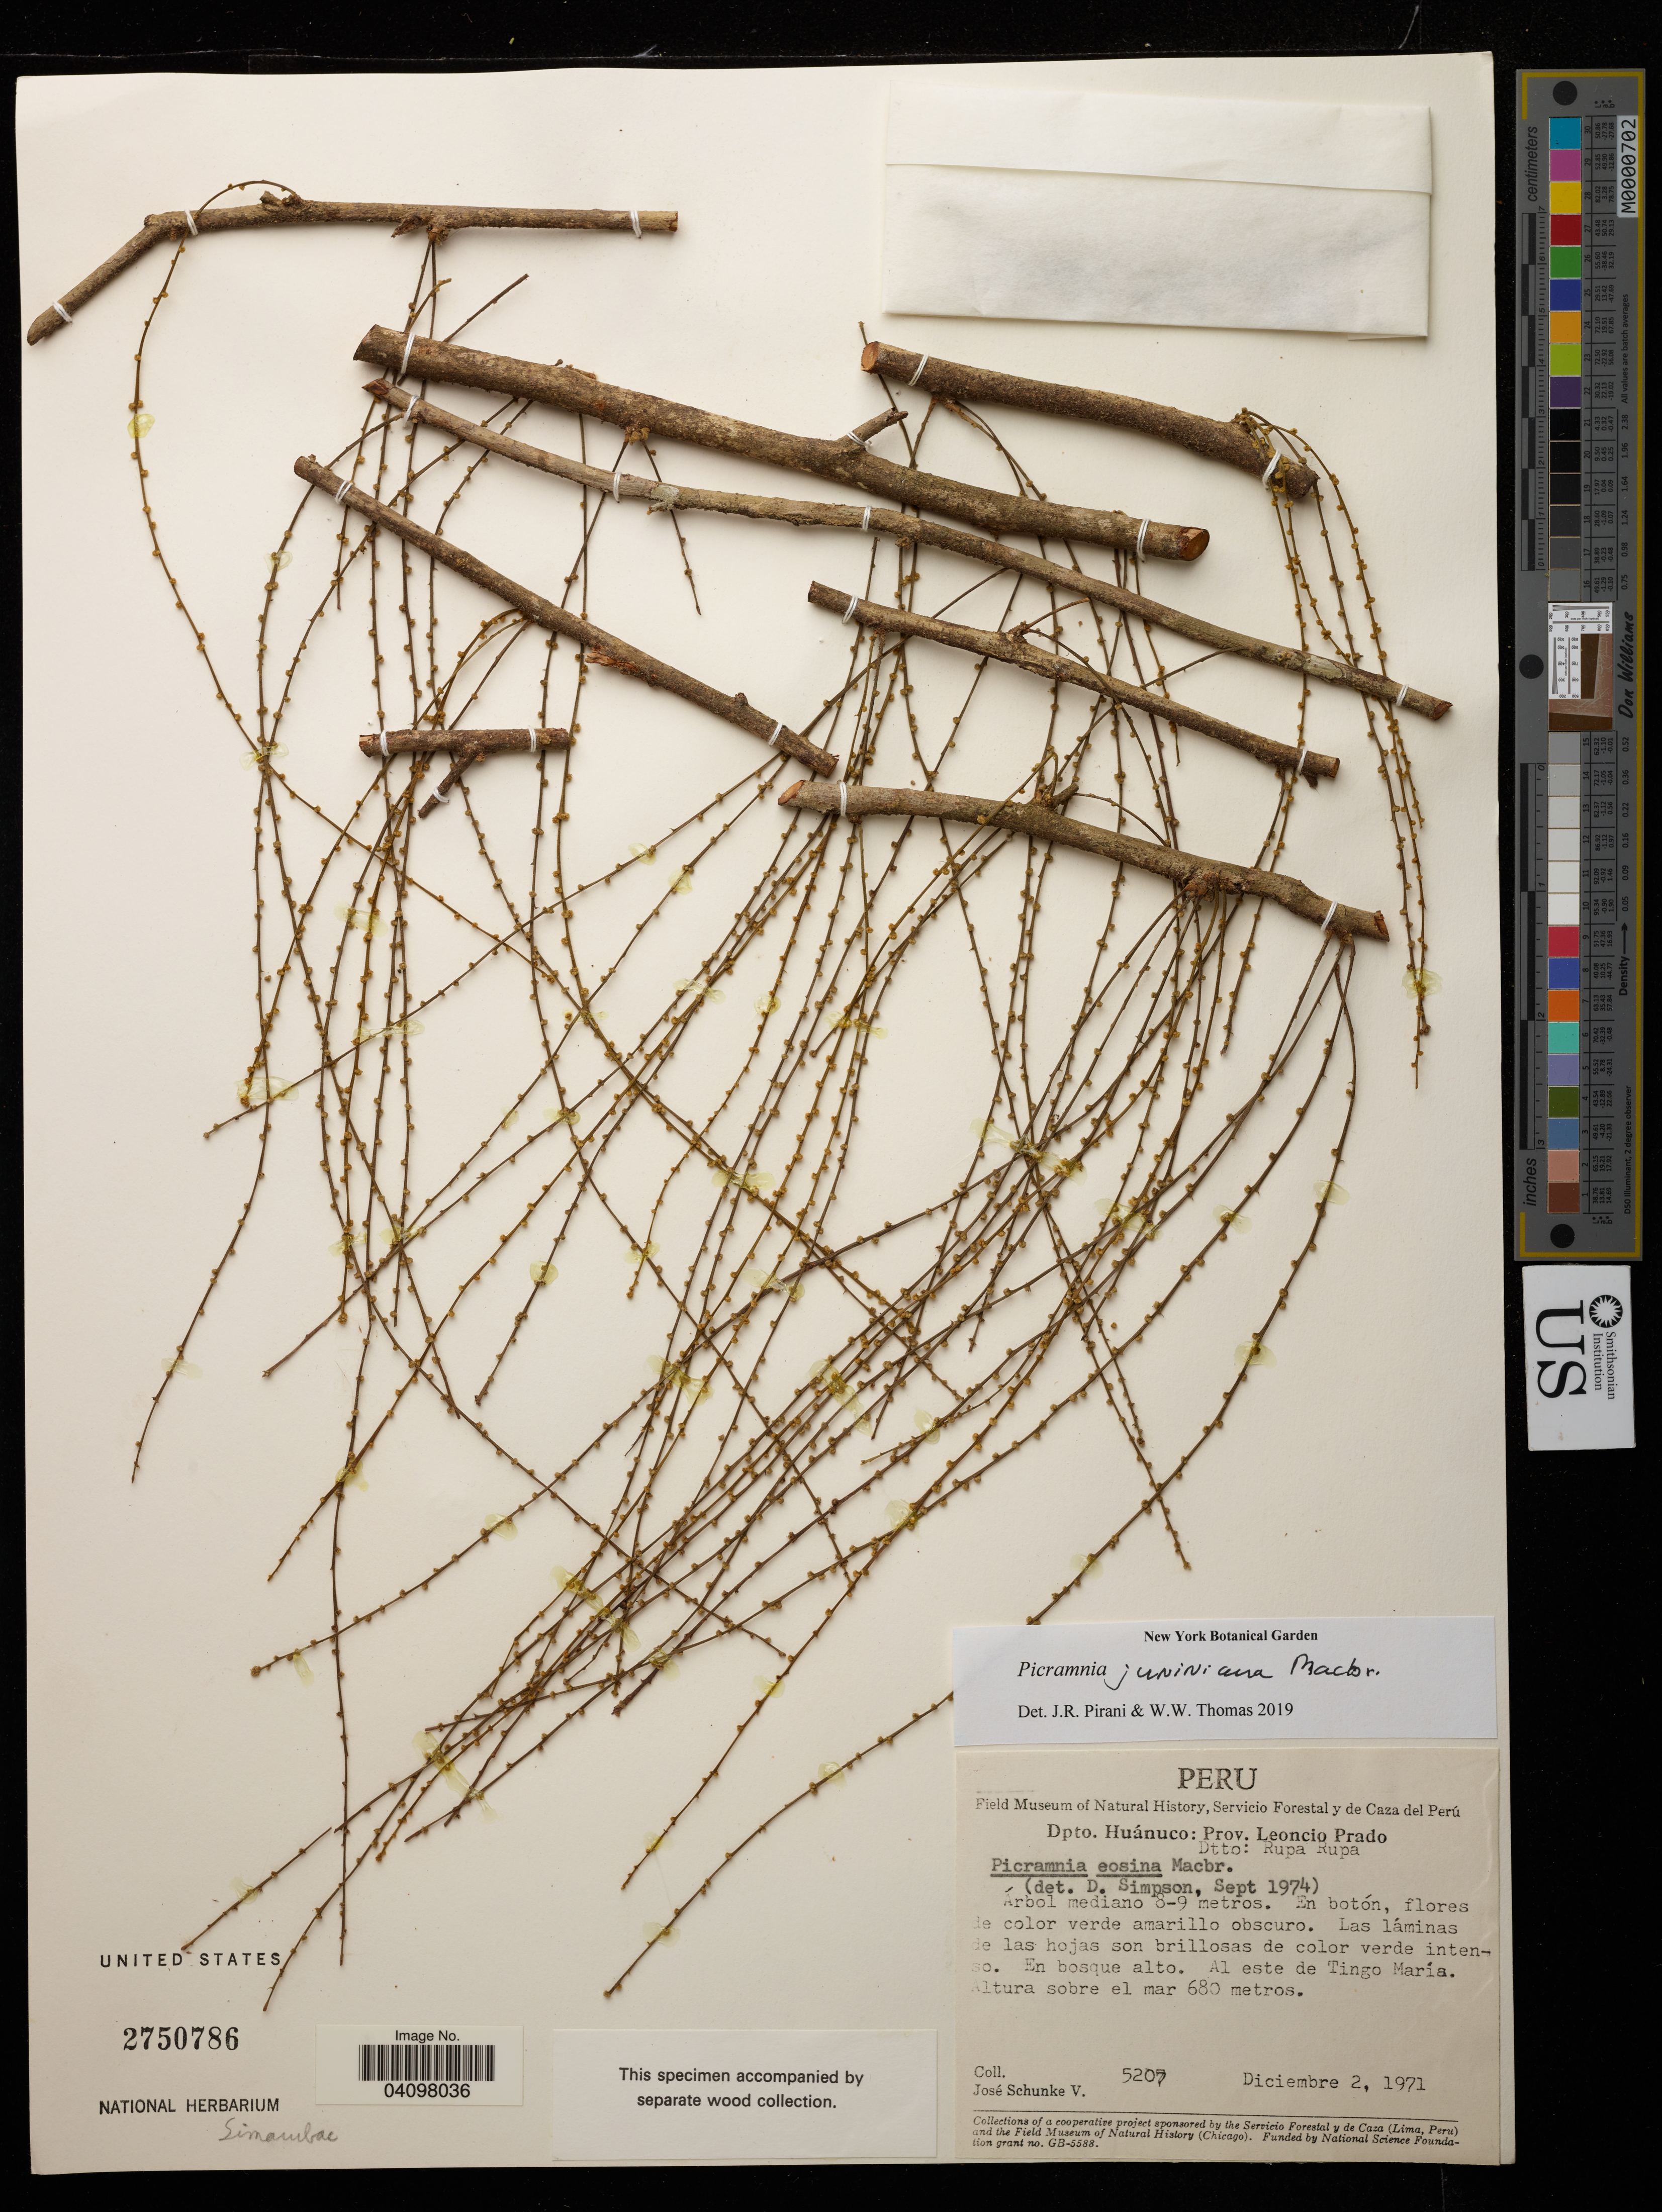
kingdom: Plantae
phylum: Tracheophyta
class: Magnoliopsida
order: Picramniales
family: Picramniaceae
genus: Picramnia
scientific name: Picramnia juniniana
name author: J.F. Macbr.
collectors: J. Schunke Vigo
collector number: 5207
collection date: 1971-12-02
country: Peru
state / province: Huánuco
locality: Dpto. Huánuco: Prov. Leoncio Prado, Dtto: Rupa Rupa. Al este de Tingo María.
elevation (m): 680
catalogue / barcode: US 2750786